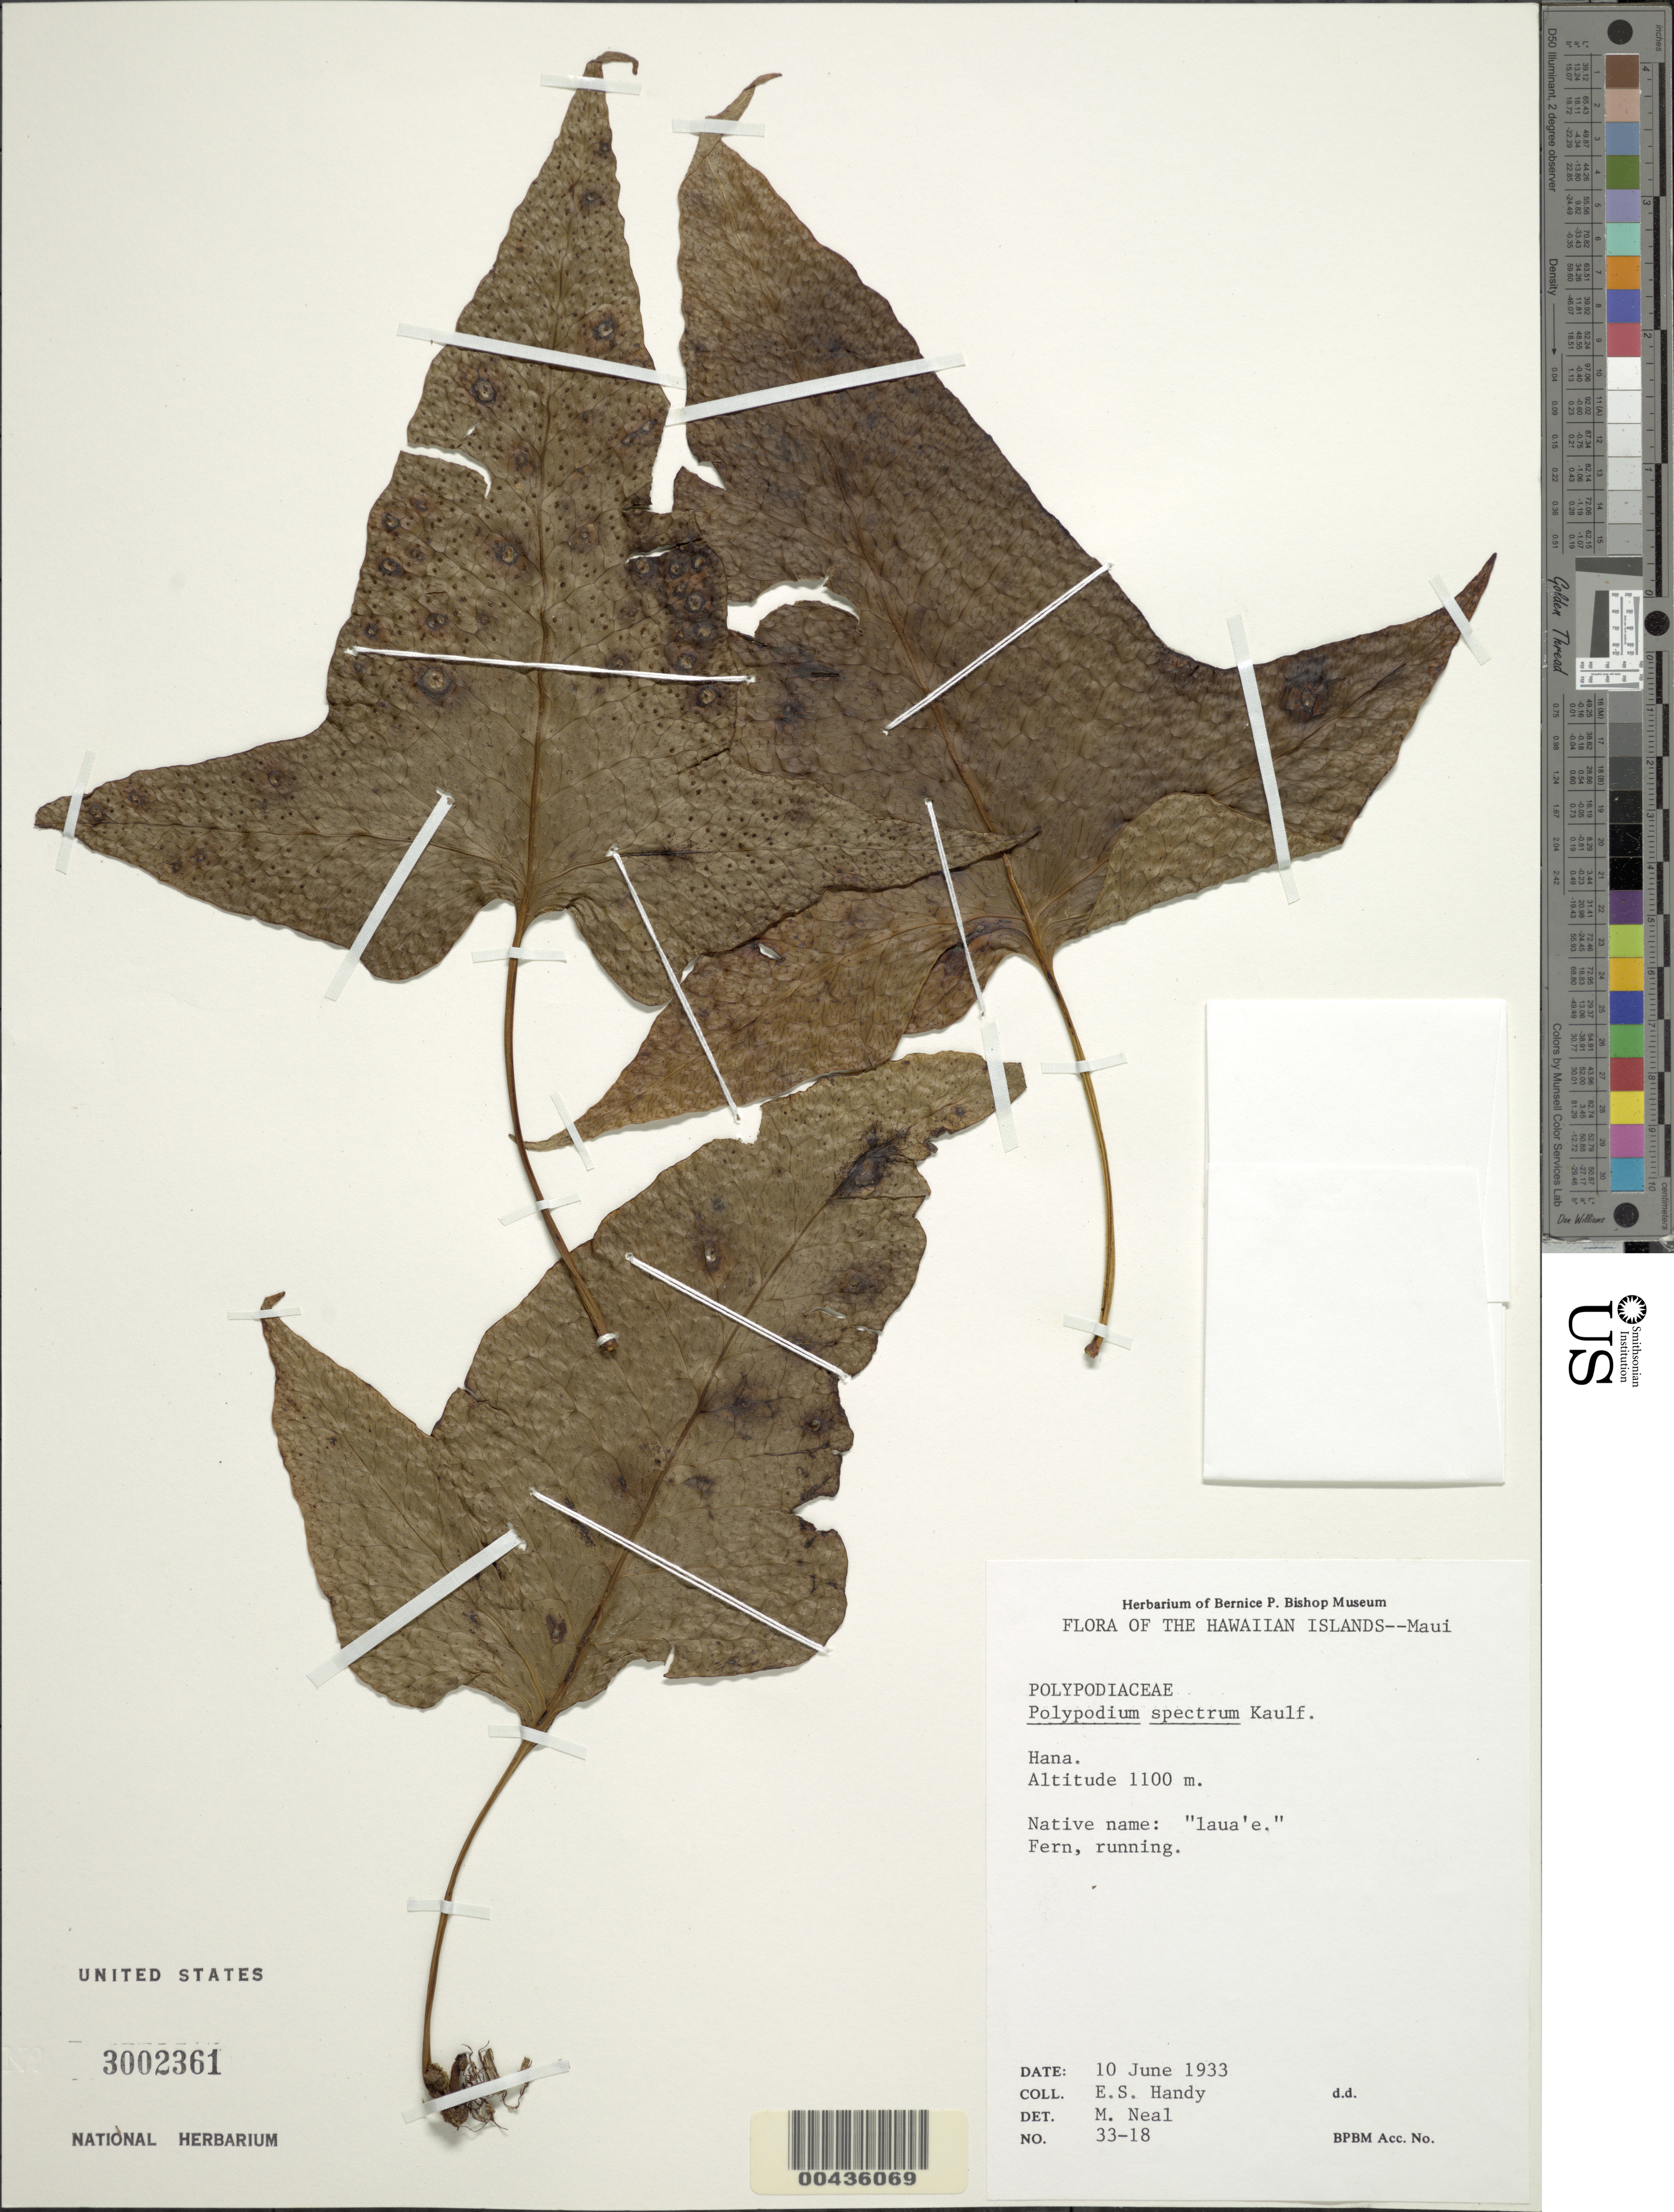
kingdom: Plantae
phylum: Tracheophyta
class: Polypodiopsida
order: Polypodiales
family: Polypodiaceae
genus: Microsorum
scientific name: Microsorum spectrum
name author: (Kaulf.) Copel.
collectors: E. Handy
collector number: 33-18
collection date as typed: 10 Jun 1933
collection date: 1933-06-10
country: United States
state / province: Hawaii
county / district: Maui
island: Maui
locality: Hana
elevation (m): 1100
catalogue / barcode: US 3002361